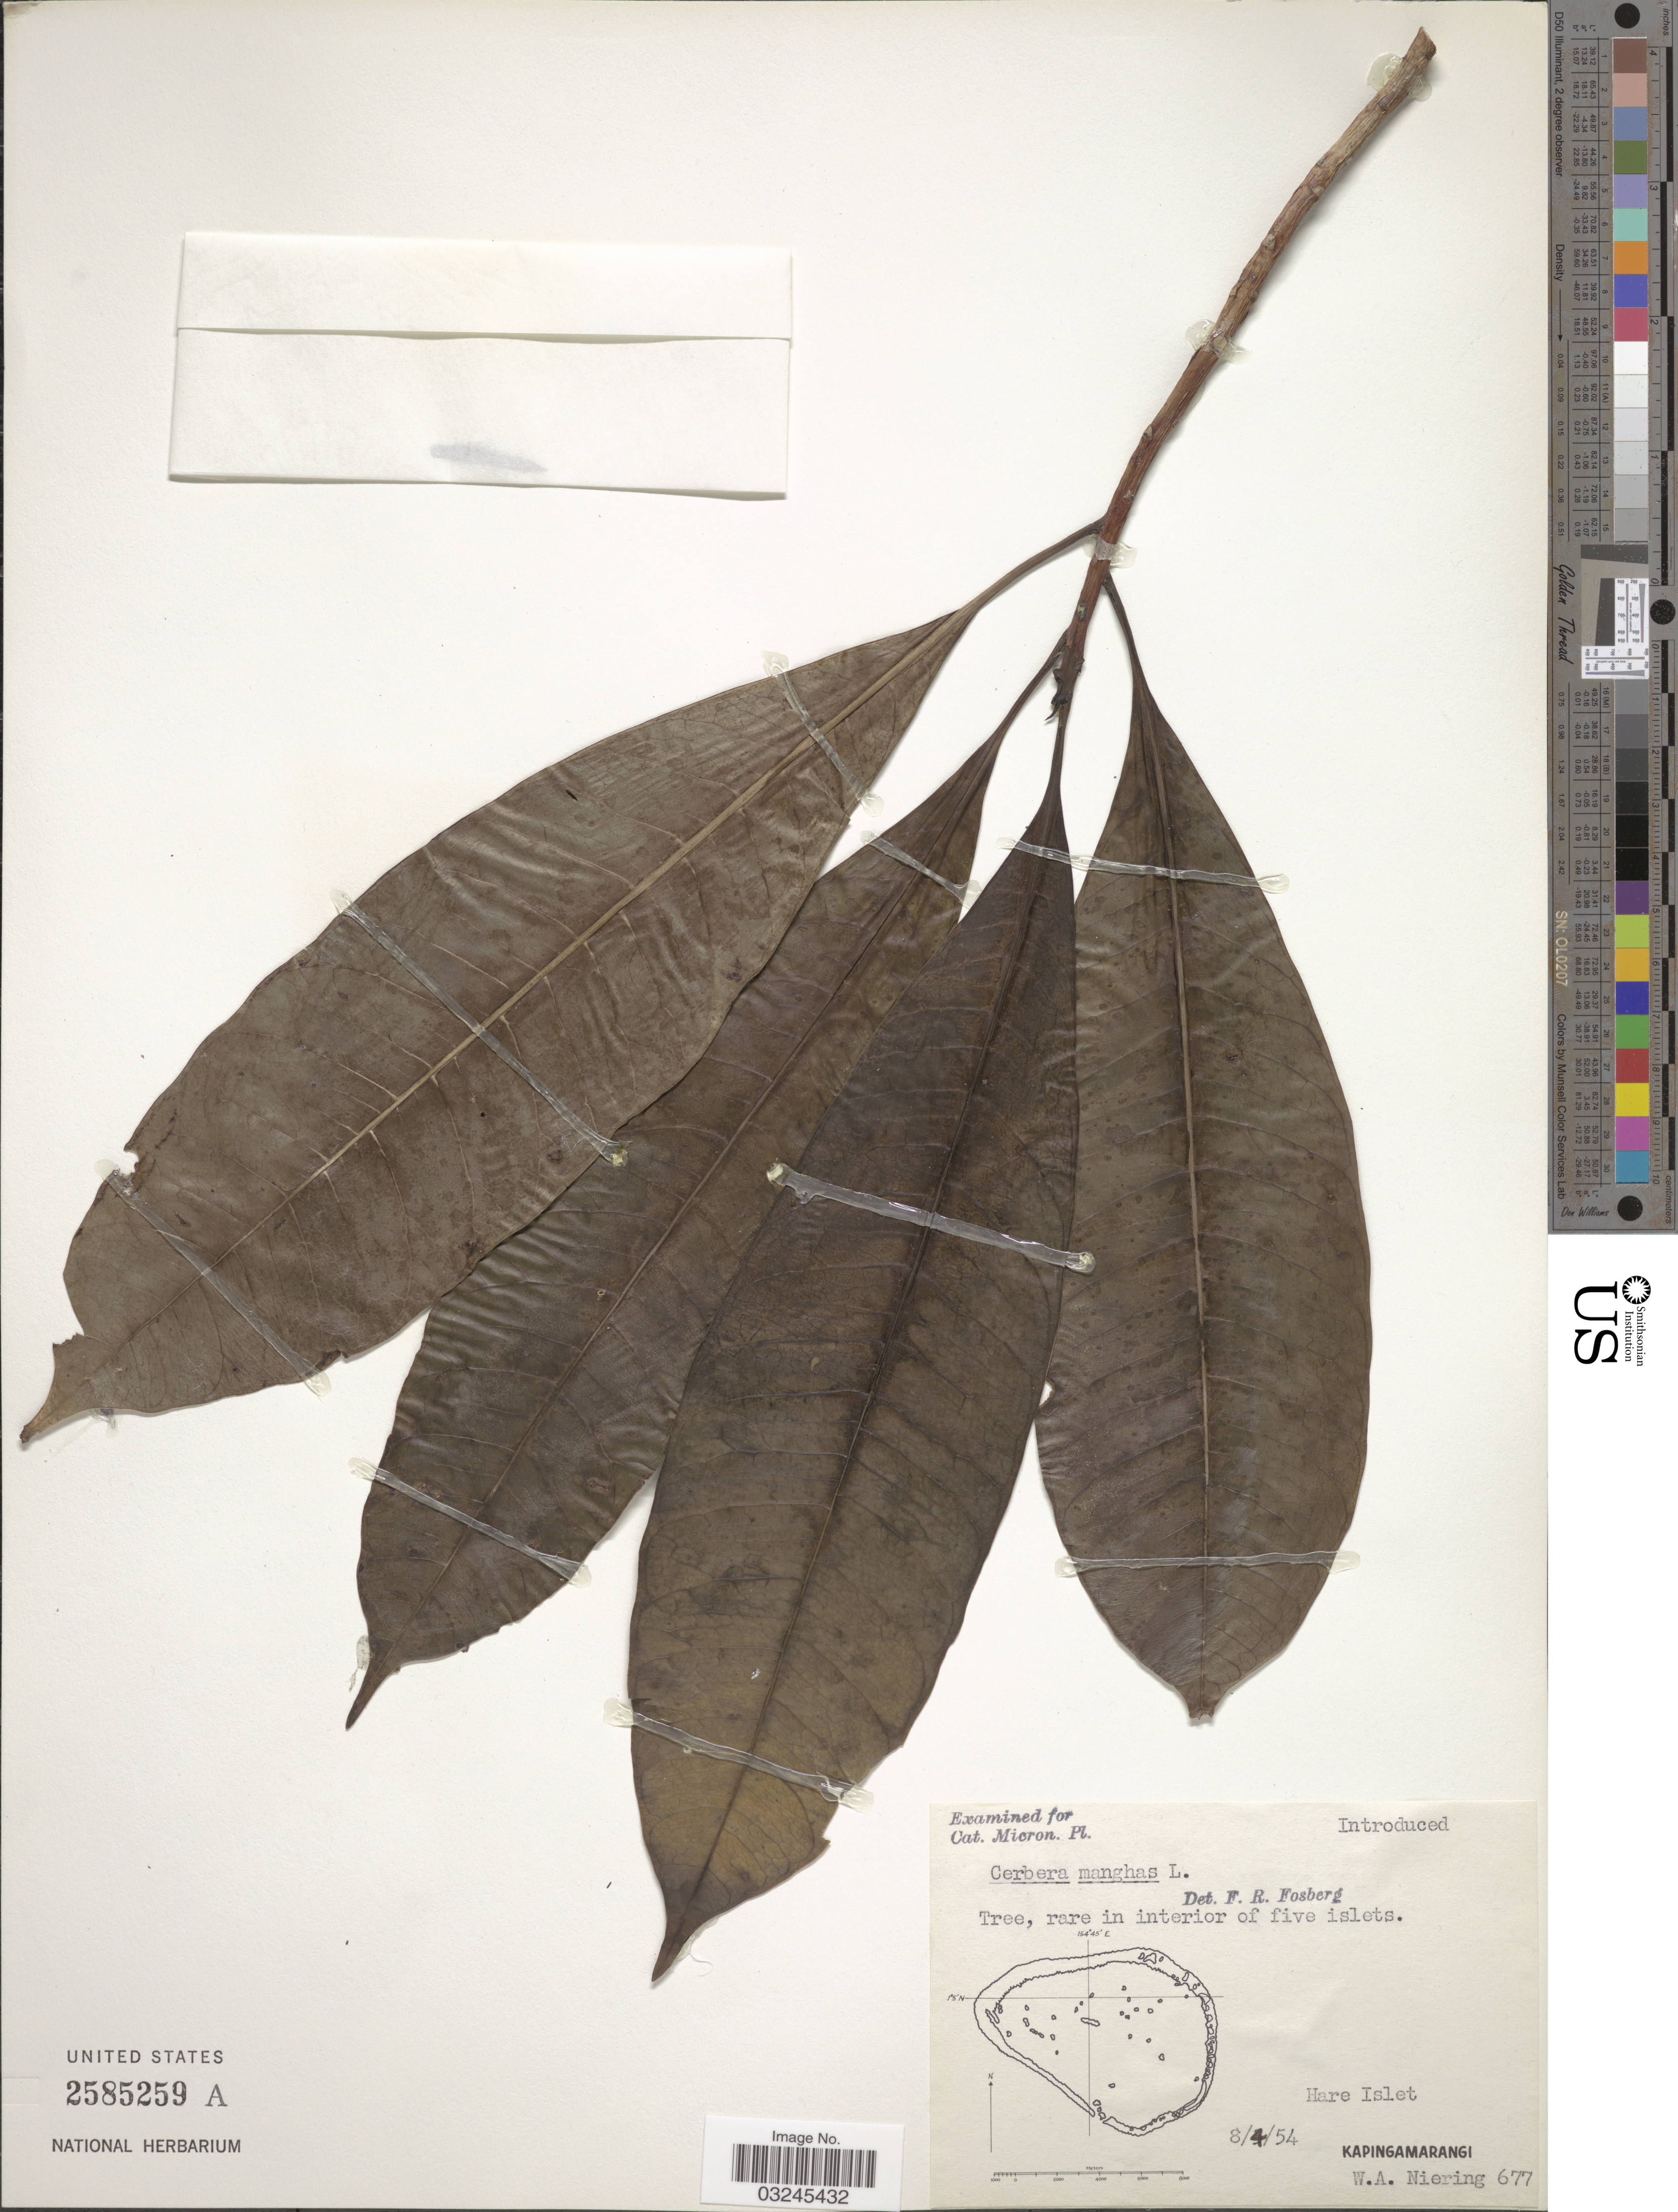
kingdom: Plantae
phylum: Tracheophyta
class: Magnoliopsida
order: Gentianales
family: Apocynaceae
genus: Cerbera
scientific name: Cerbera manghas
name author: L.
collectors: W. Niering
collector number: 677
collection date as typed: Transcribed d/m/y: 8/4/54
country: Micronesia, Federated States of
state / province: Pohnpei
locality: Hare Islet. Kapingamarangi.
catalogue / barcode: US 2585259A